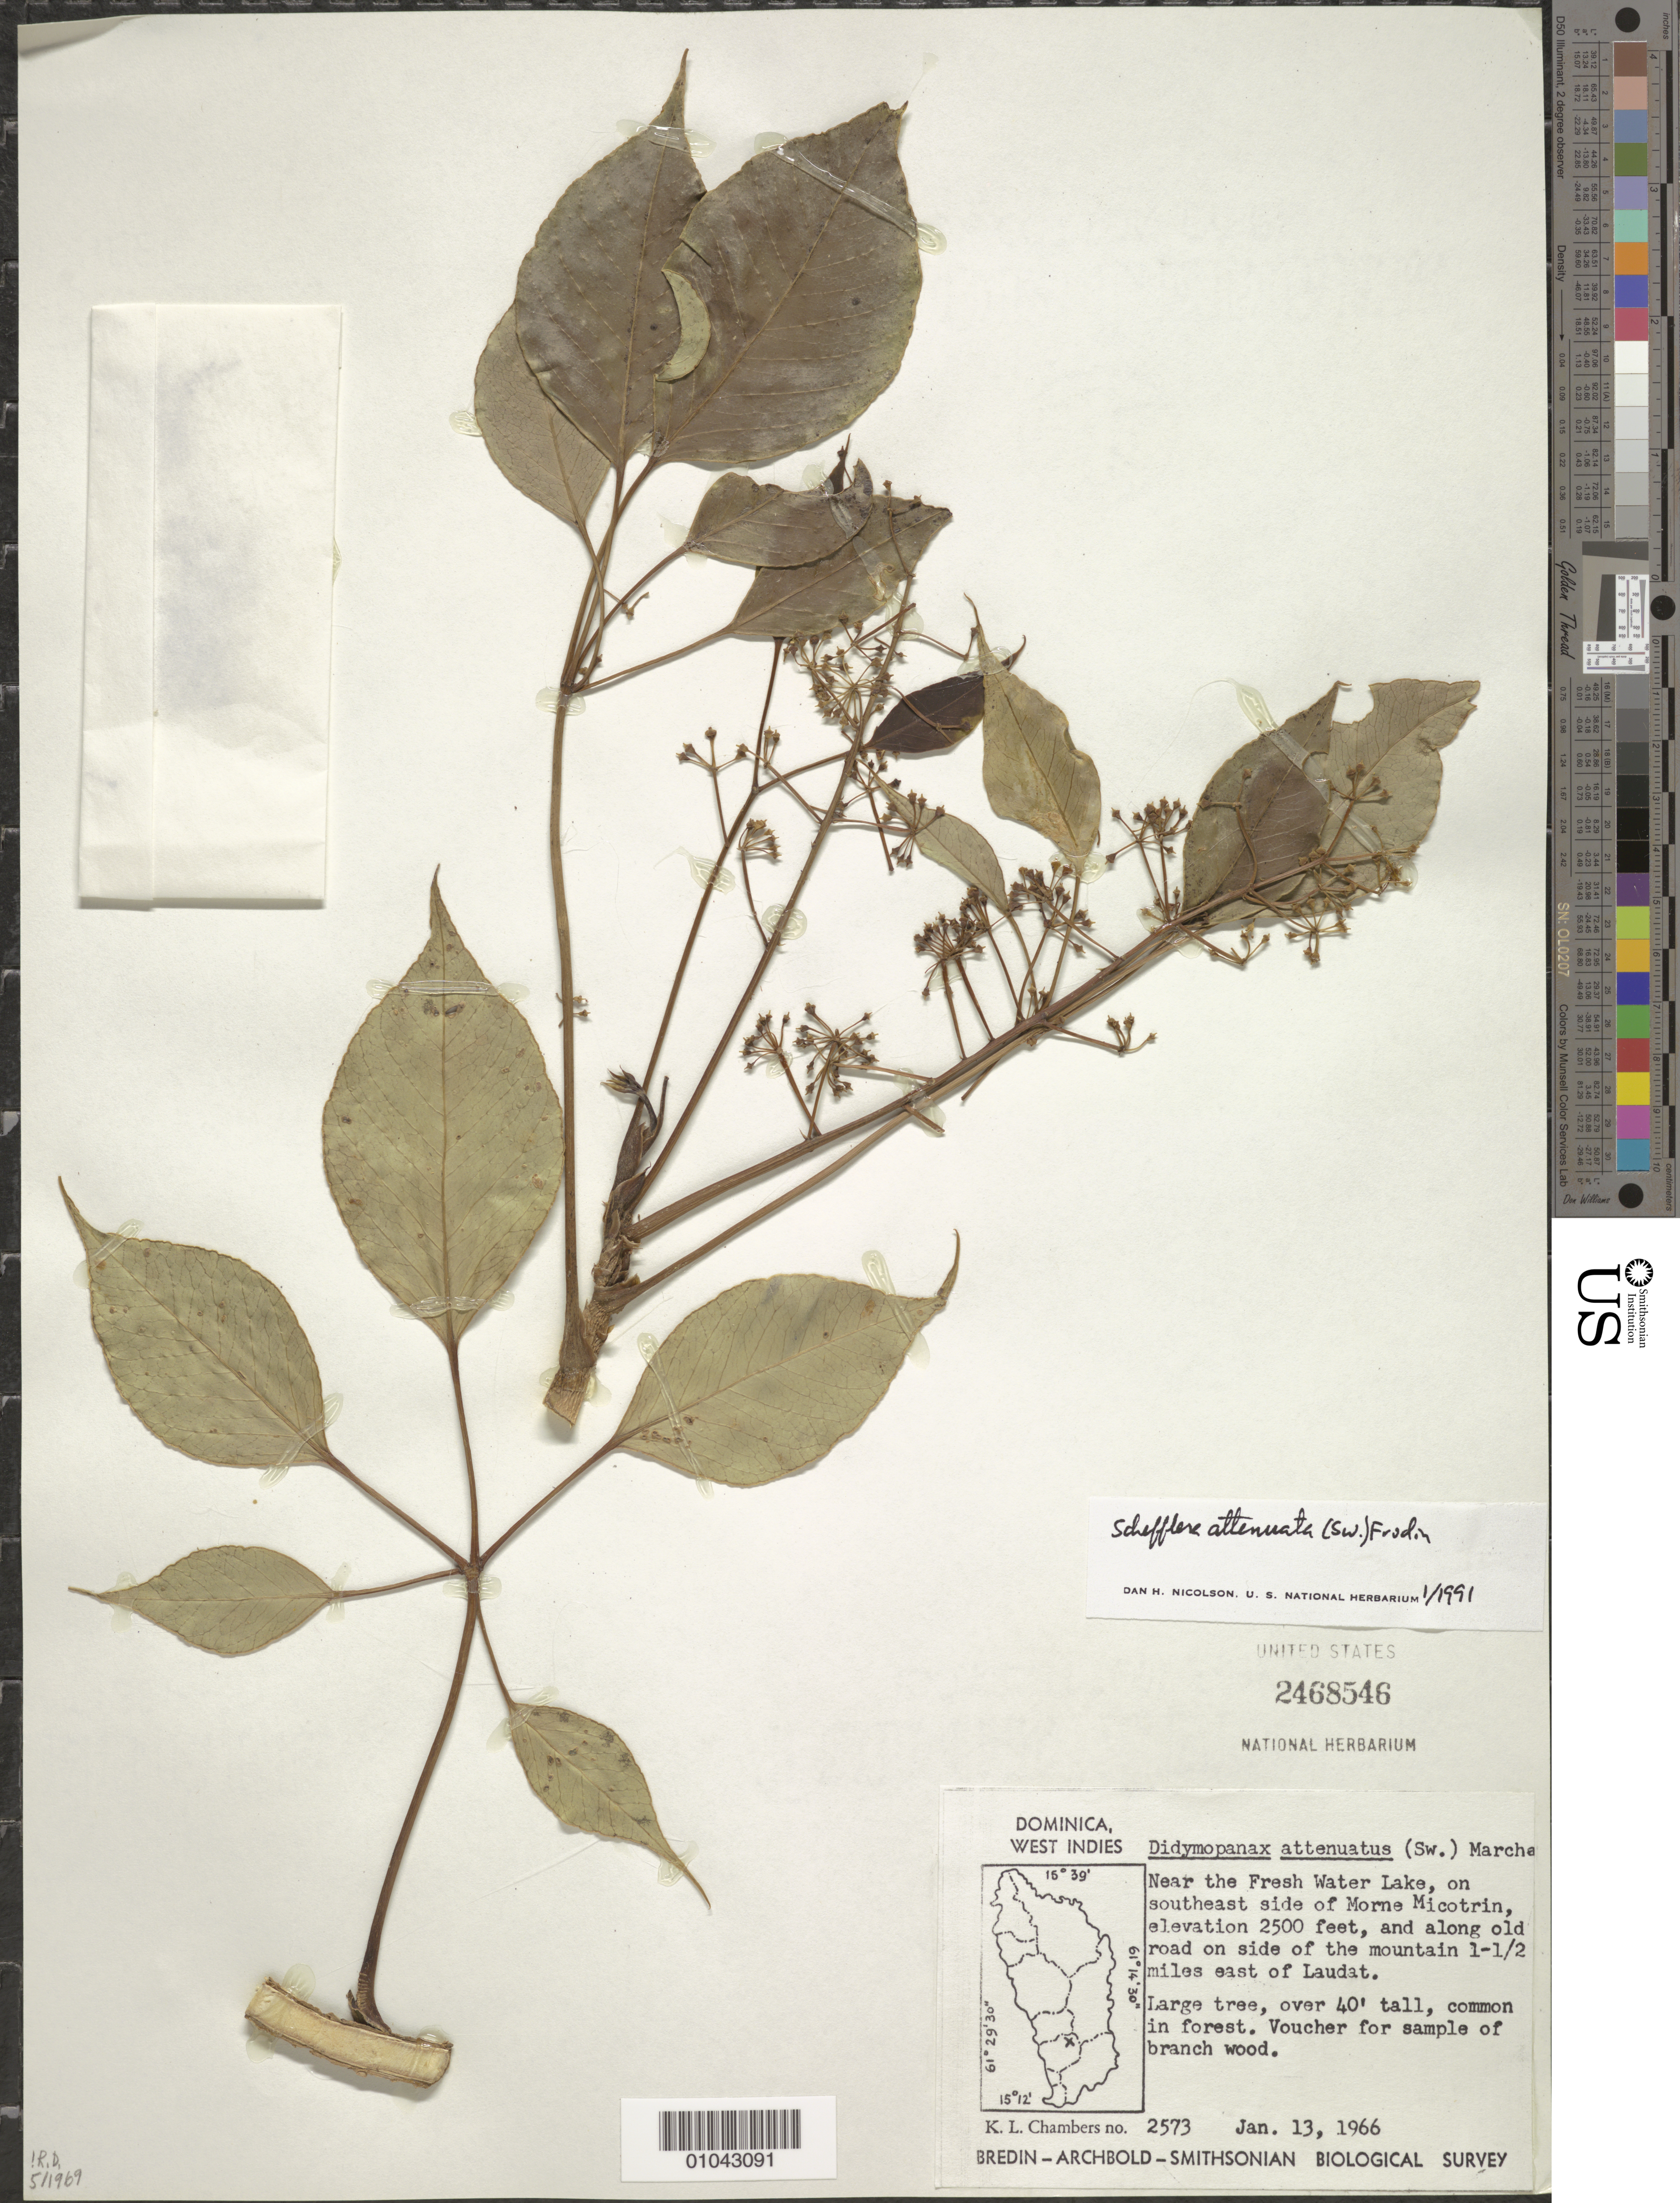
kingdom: Plantae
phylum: Tracheophyta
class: Magnoliopsida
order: Apiales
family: Araliaceae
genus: Schefflera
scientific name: Schefflera attenuata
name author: (Sw.) Frodin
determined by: Nicolson, Dan H.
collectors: K. L. Chambers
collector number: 2573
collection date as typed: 13 Jan 1966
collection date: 1966-01-13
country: Dominica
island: Dominica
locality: Fresh Water Lake, on southeast side of Morne Micotrin, and along old road on side of the mountain 1.5 miles east of Laudat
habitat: Forest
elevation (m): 762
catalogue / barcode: US 2468546